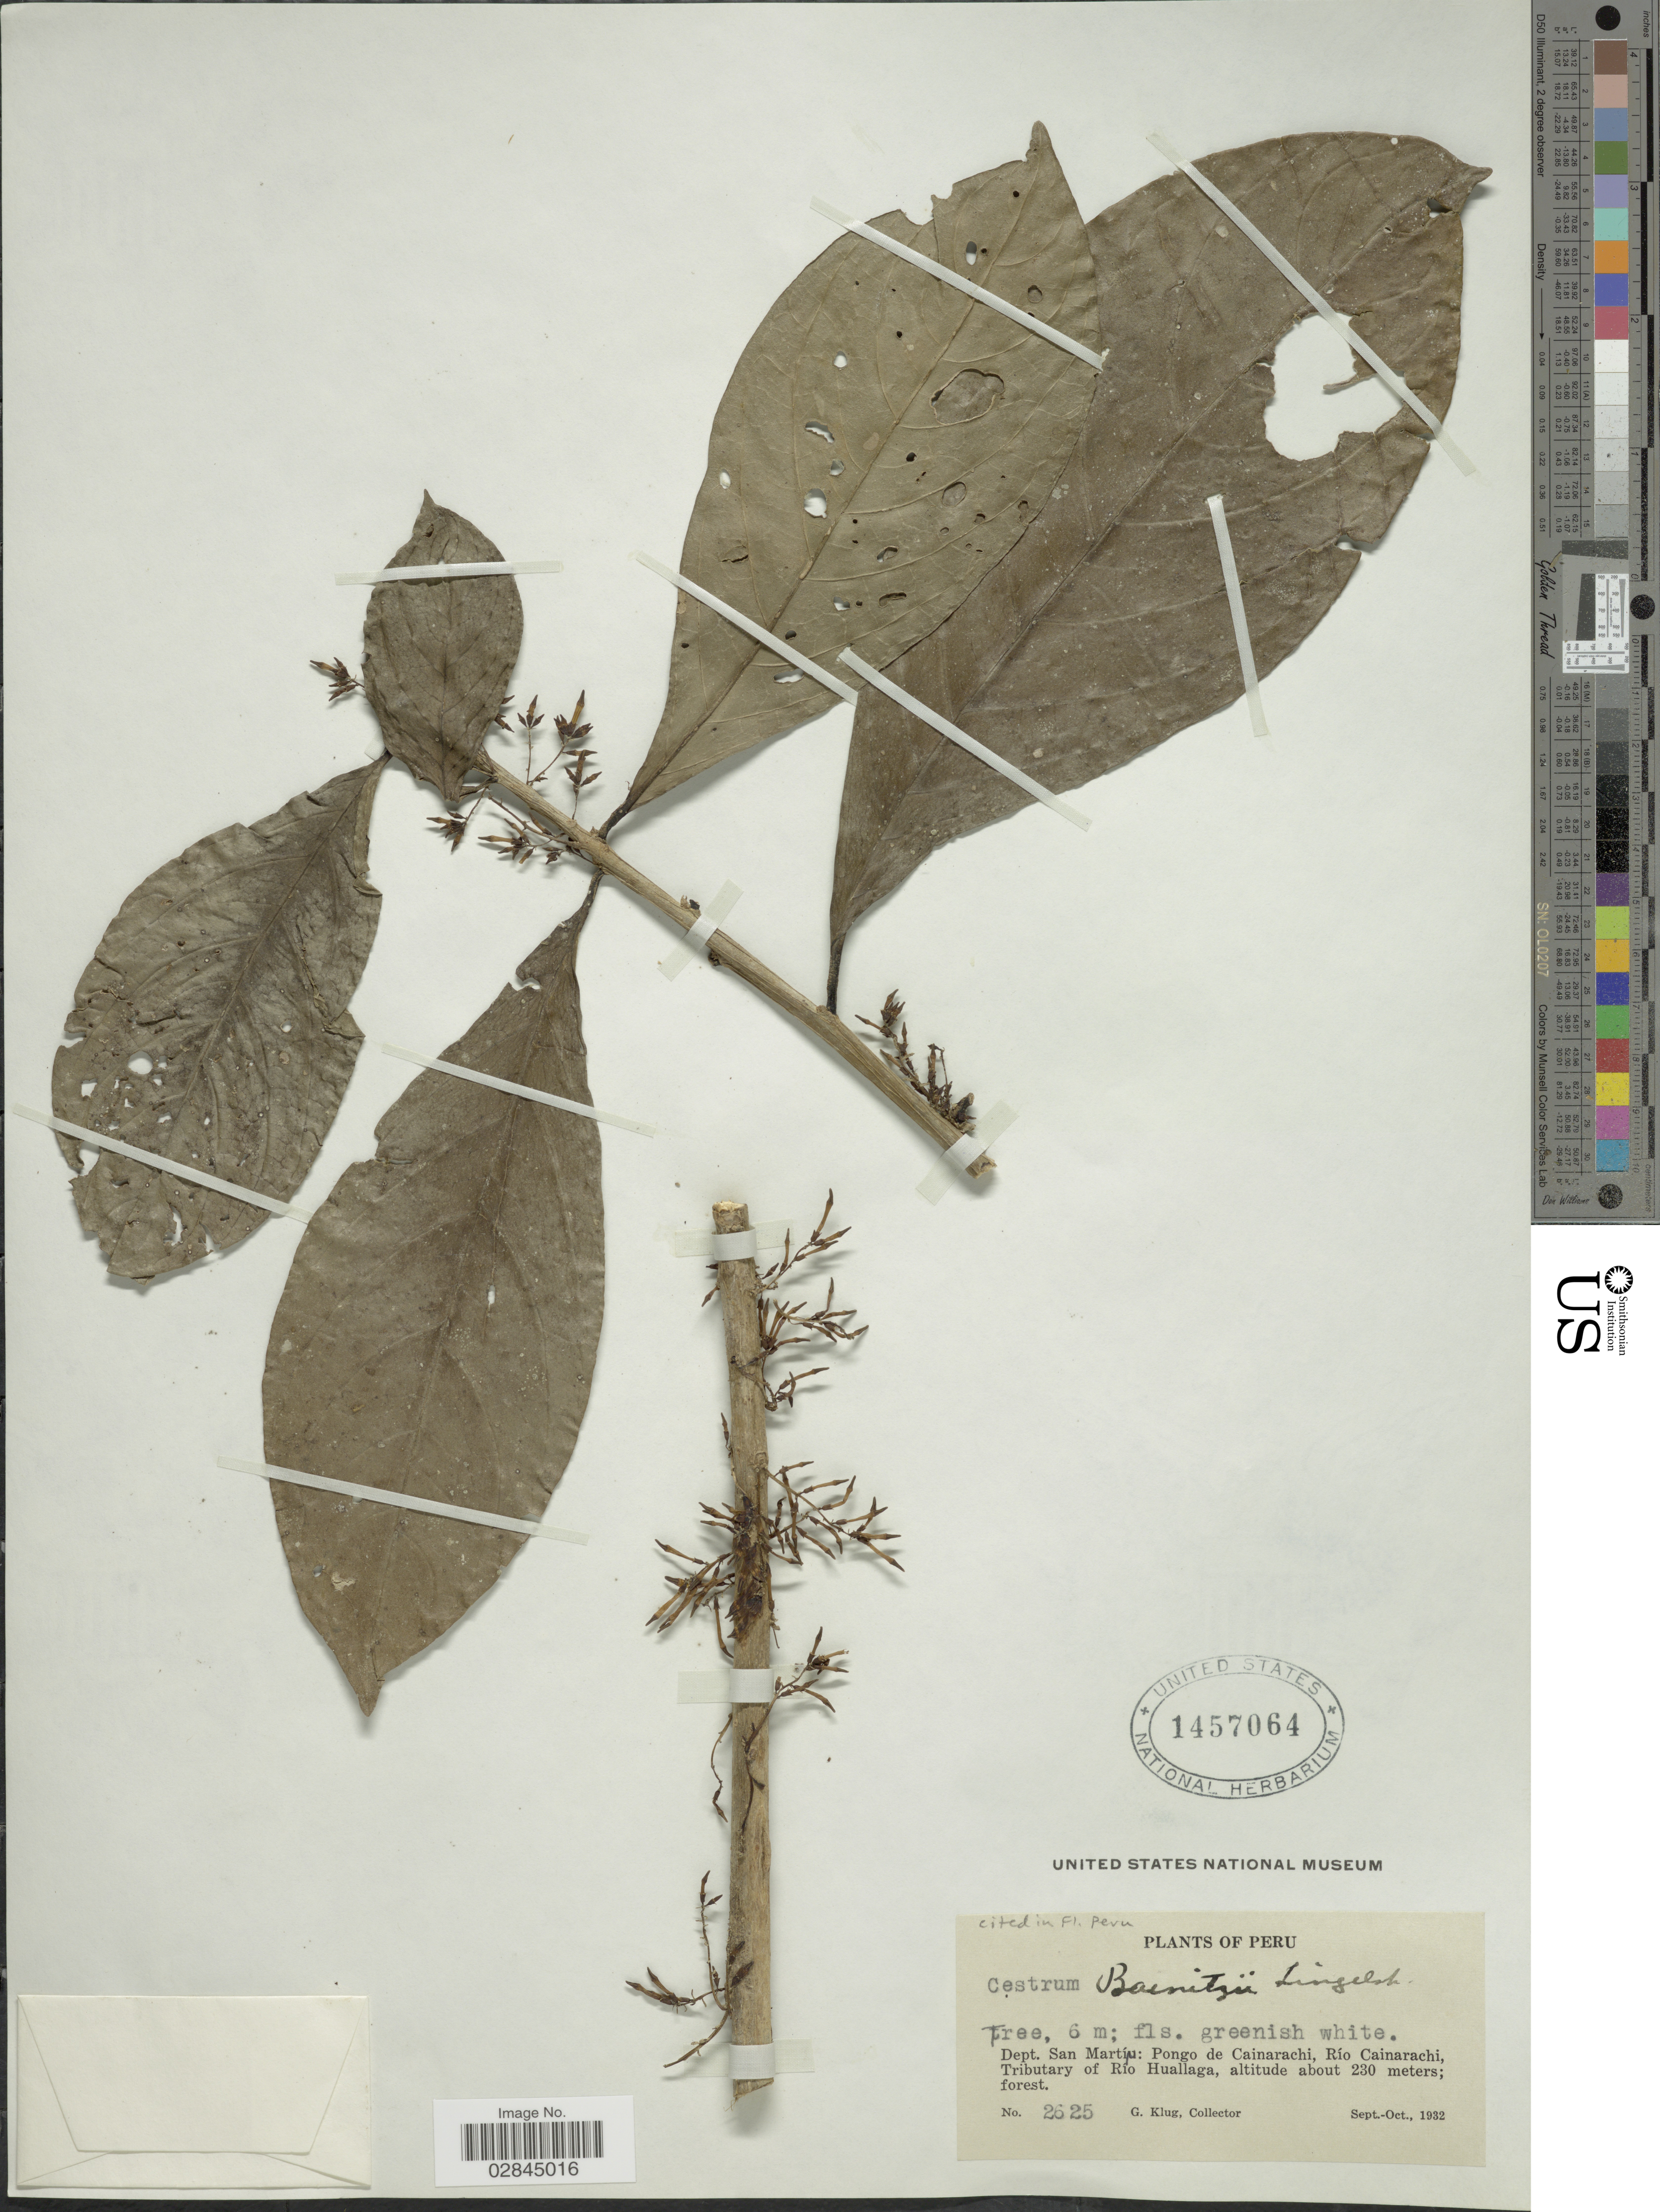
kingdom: Plantae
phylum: Tracheophyta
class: Magnoliopsida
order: Solanales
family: Solanaceae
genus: Cestrum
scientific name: Cestrum schlechtendahlii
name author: G. Don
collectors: G. Klug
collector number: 2625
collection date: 1932-09/1932-10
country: Peru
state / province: San Martín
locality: Dept. San Martín: Pongo de Cainarachi, Río Cainarachi, Tributary of Río Huallaga.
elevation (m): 230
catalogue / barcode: US 1457064